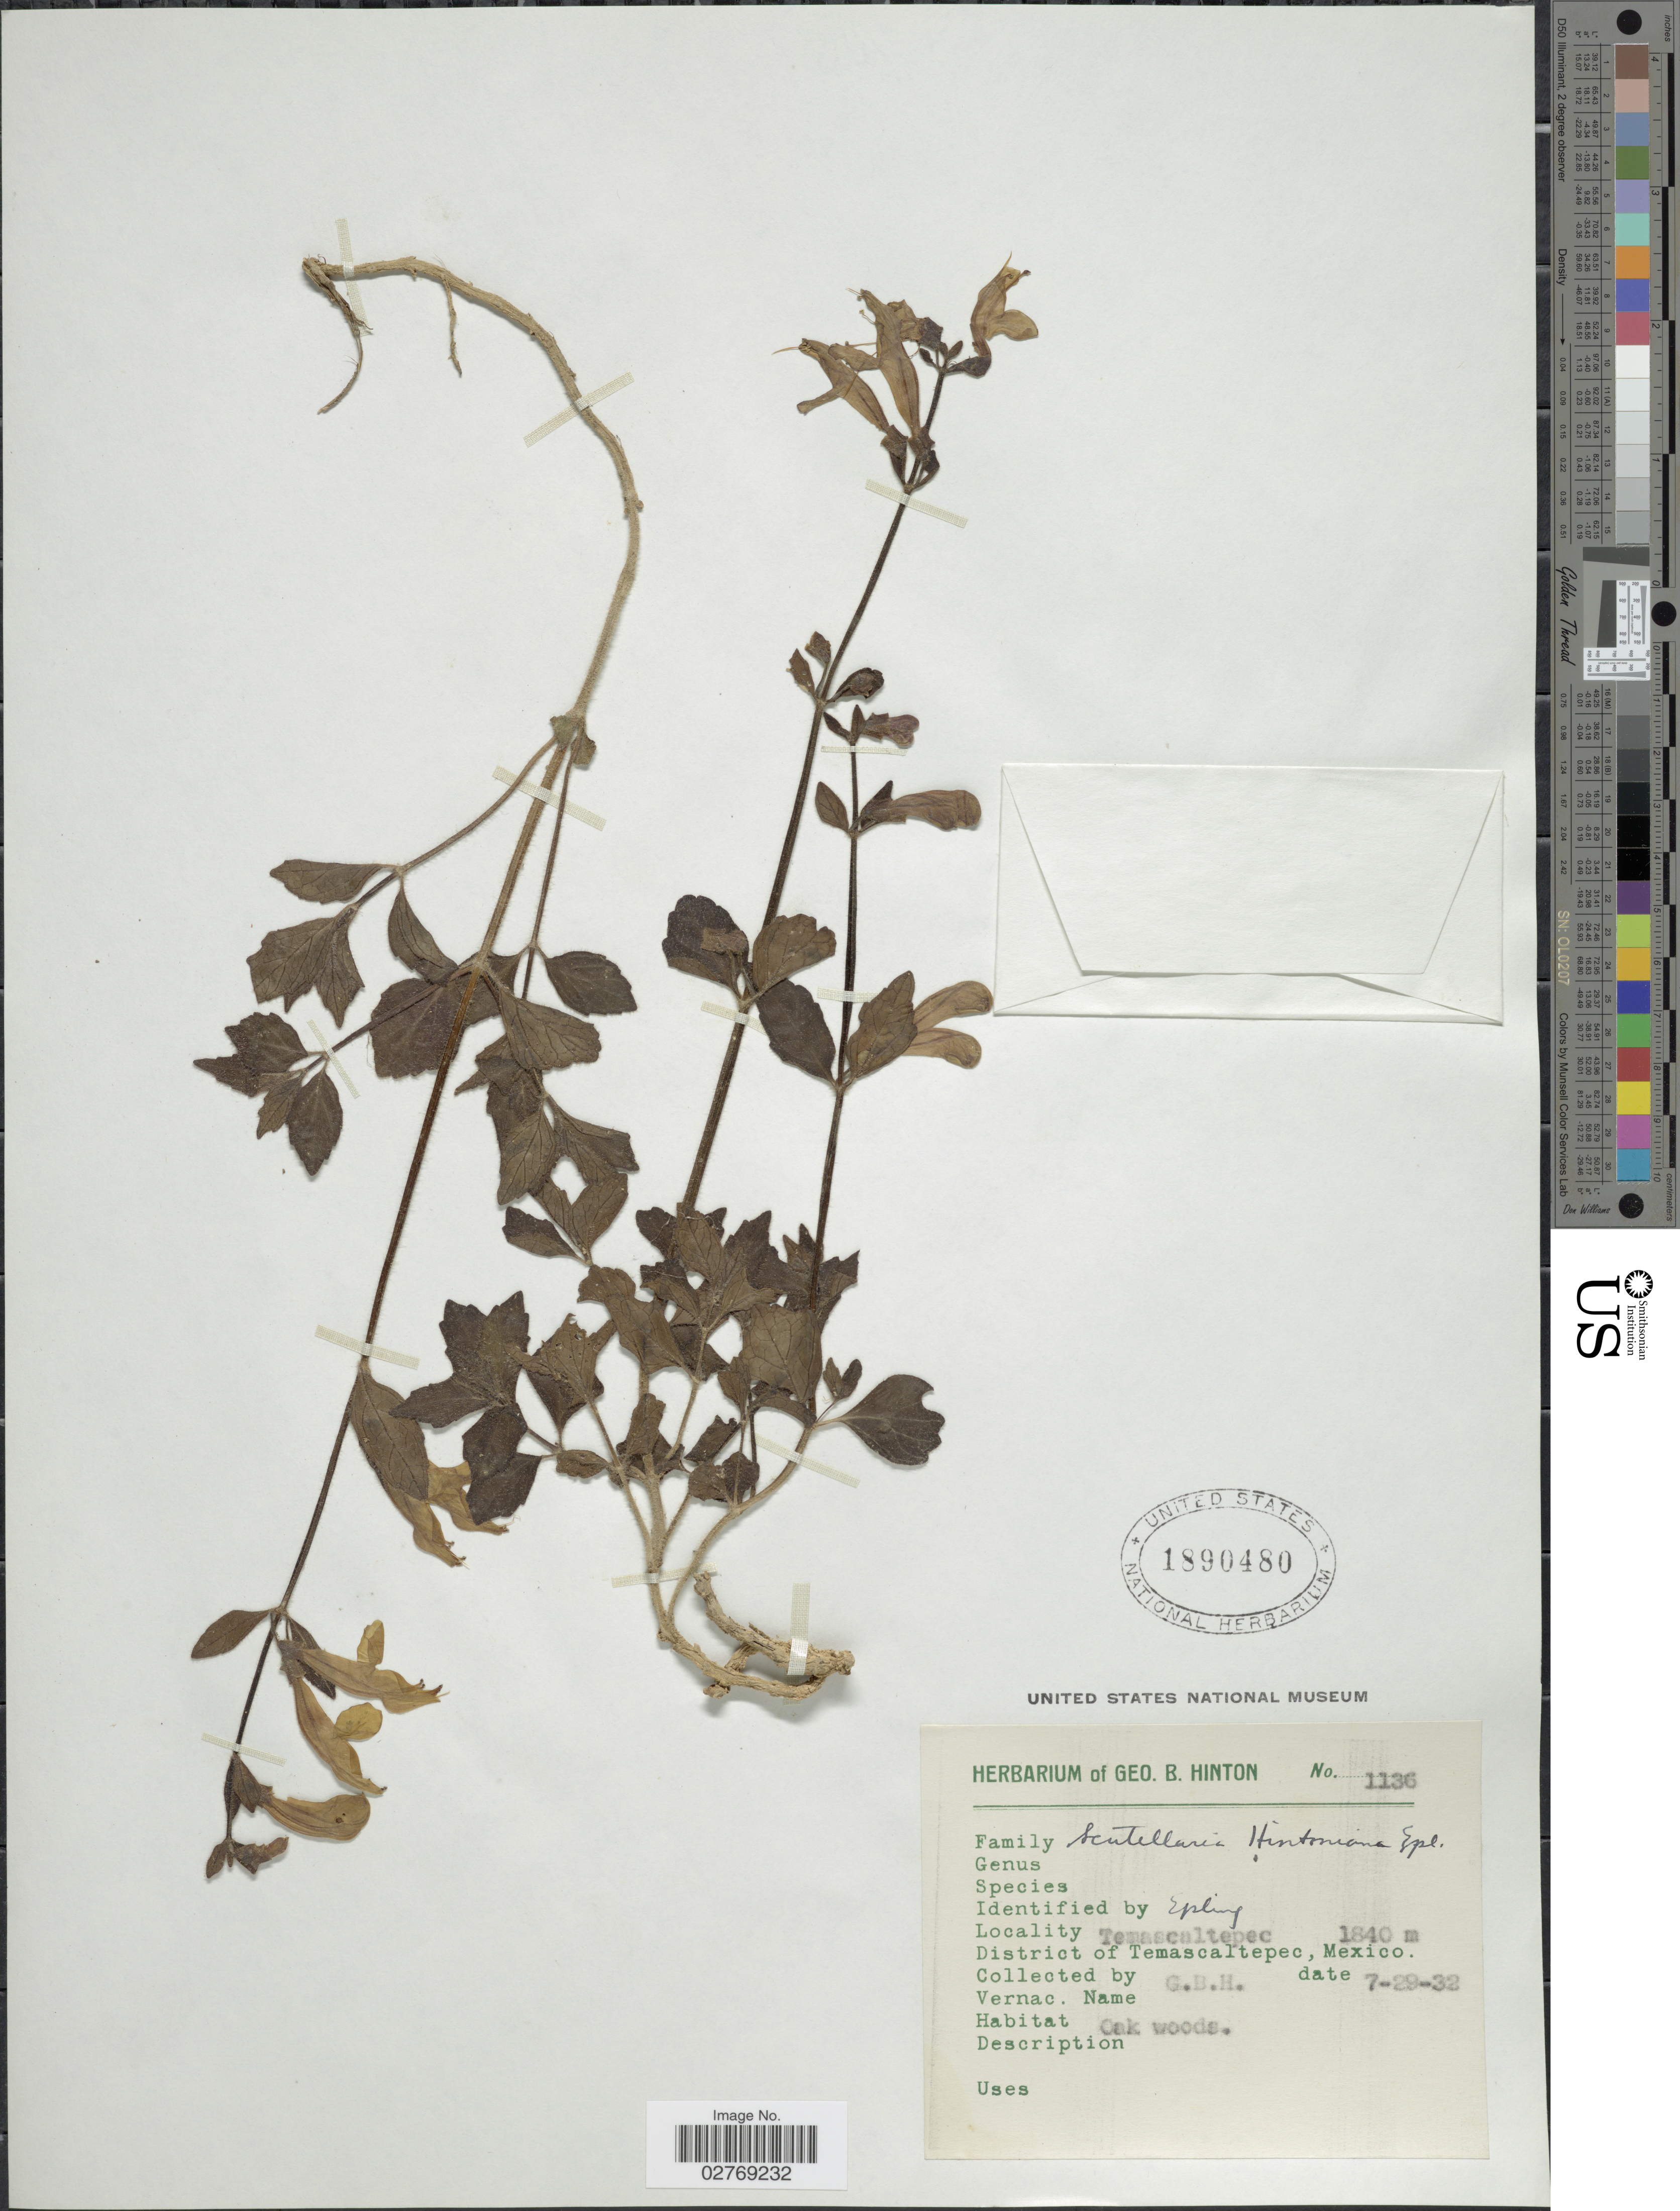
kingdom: Plantae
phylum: Tracheophyta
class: Magnoliopsida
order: Lamiales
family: Lamiaceae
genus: Scutellaria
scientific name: Scutellaria hintoniana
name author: Epling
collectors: G. B. Hinton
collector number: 1136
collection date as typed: Transcribed d/m/y: 29/7/32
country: Mexico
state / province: México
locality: Temascaltepec. District of Temascaltepec.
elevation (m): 1840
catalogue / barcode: US 1890480